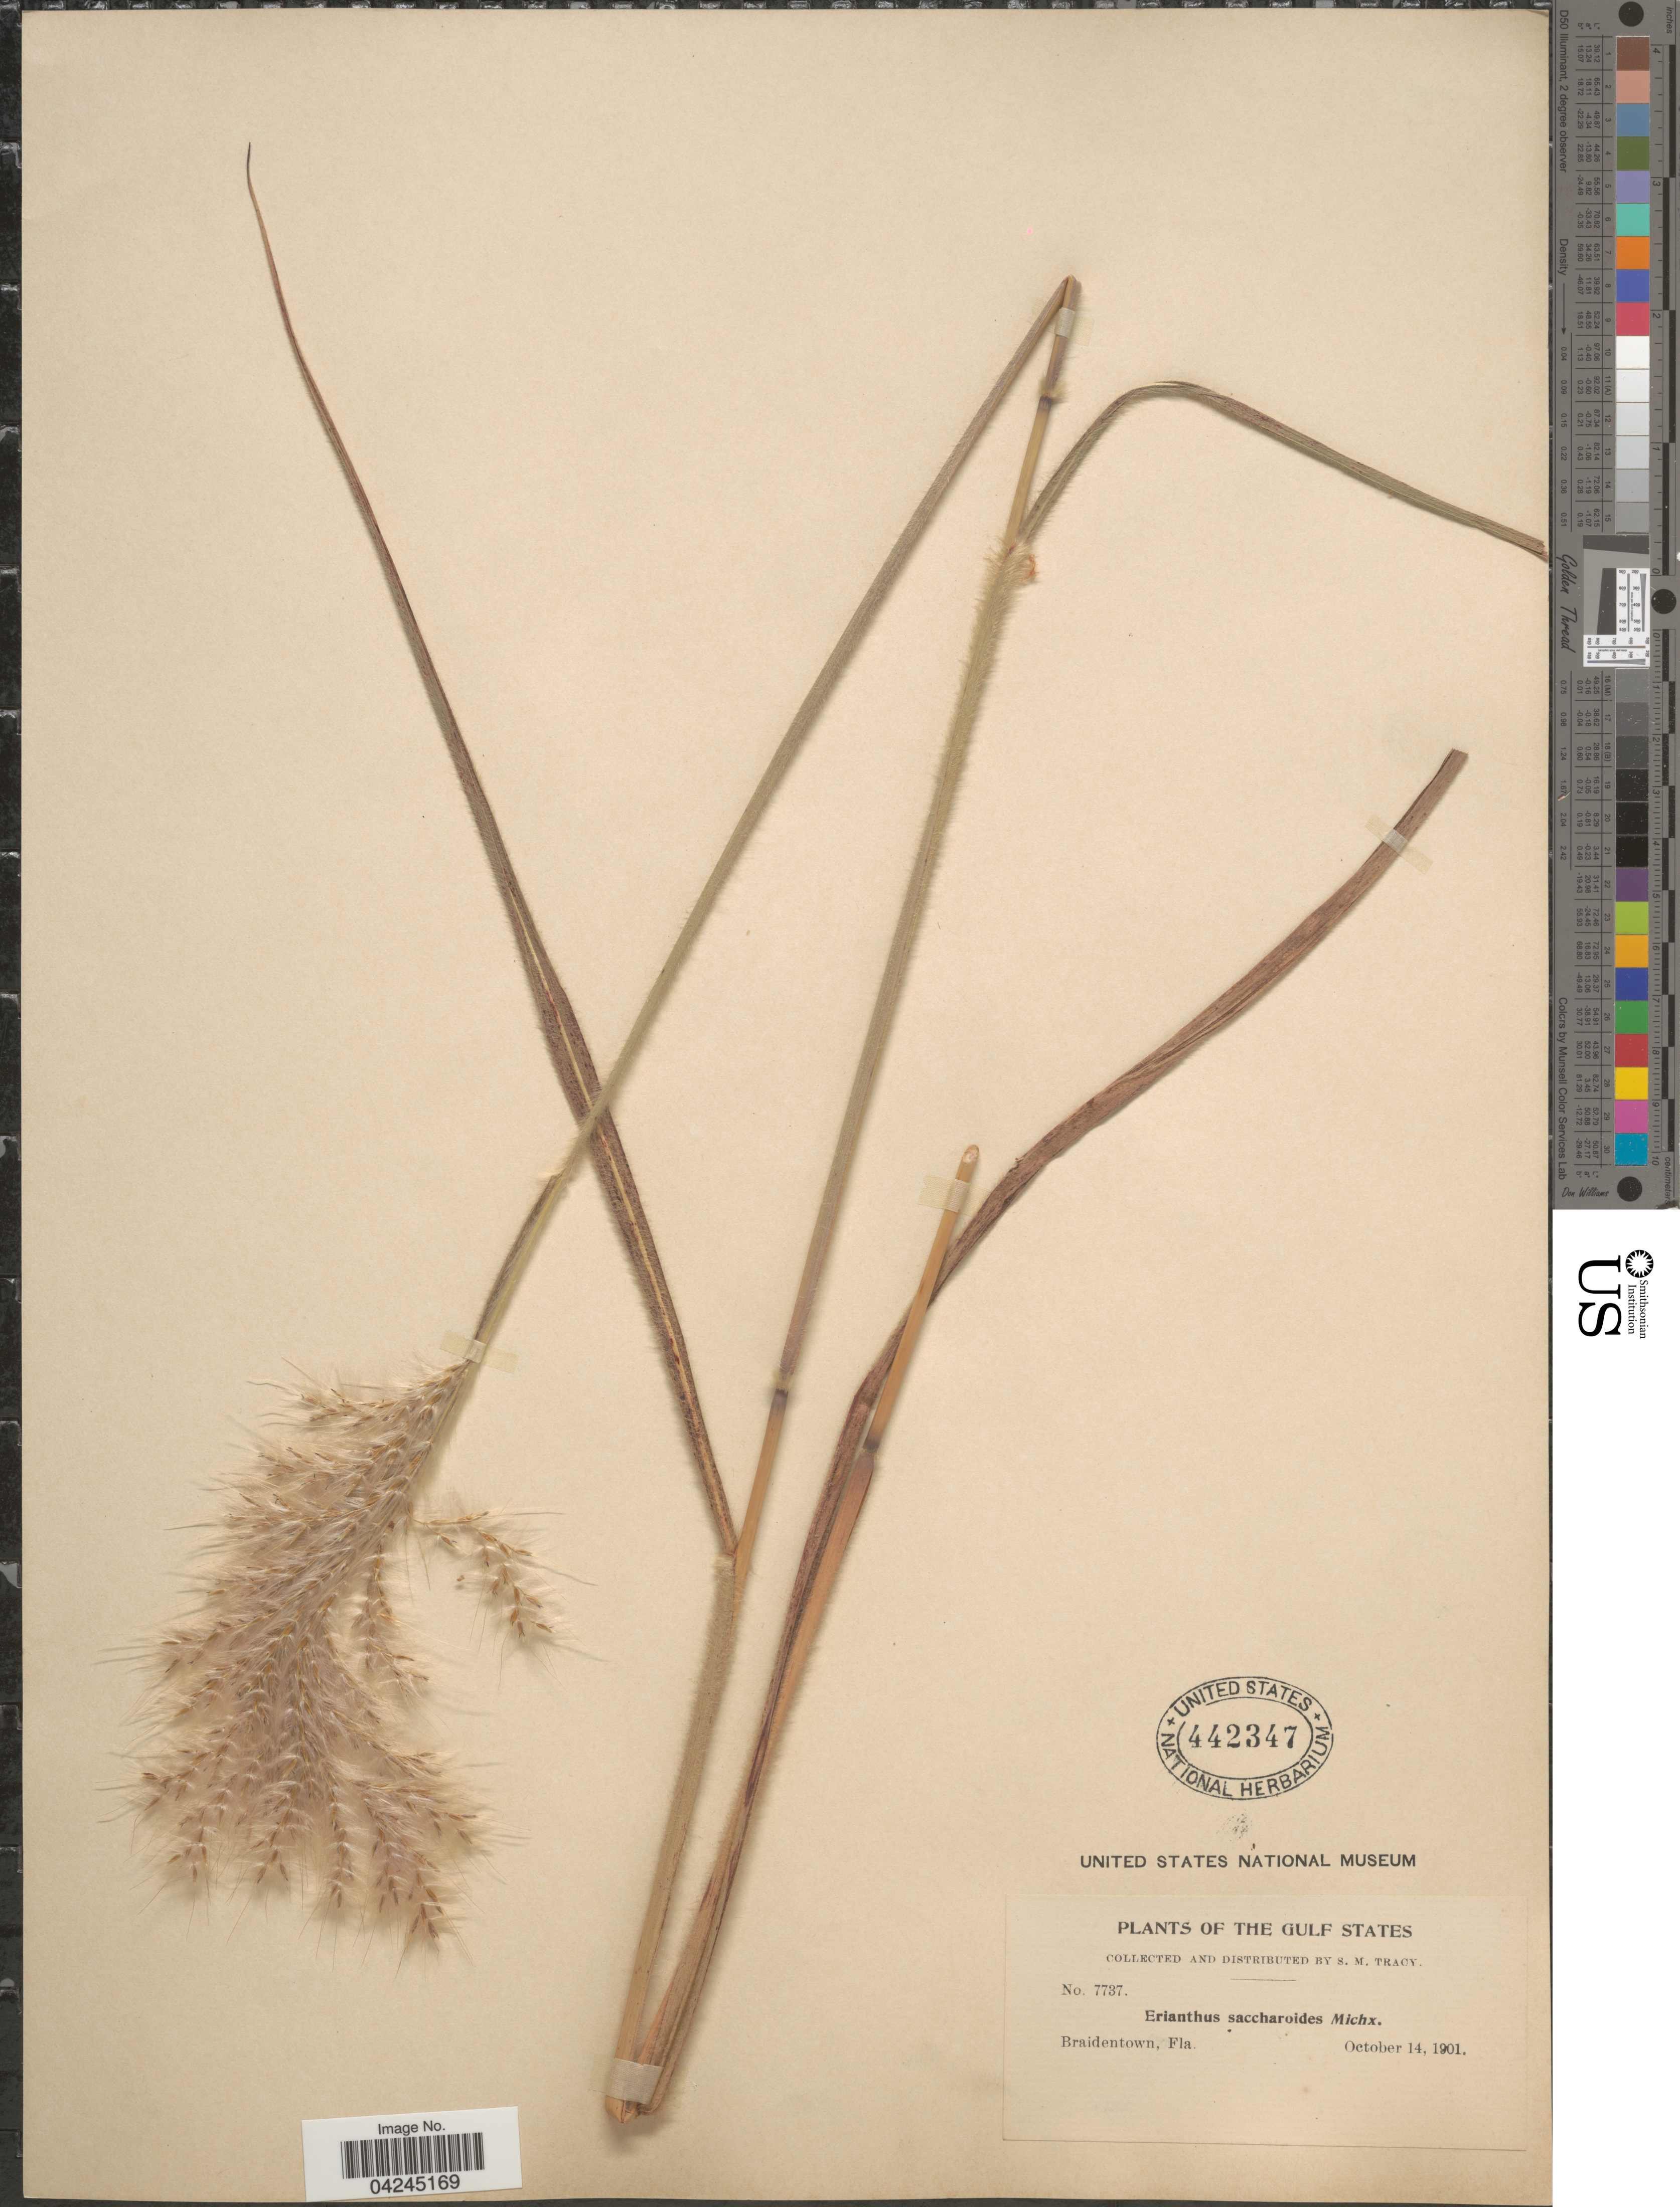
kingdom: Plantae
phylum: Tracheophyta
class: Liliopsida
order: Poales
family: Poaceae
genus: Erianthus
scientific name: Erianthus giganteus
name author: (Walter) P. Beauv.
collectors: S. M. Tracy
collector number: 7737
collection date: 1901-10-14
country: United States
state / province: Florida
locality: Gulf States. Braidentown.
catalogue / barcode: US 442347